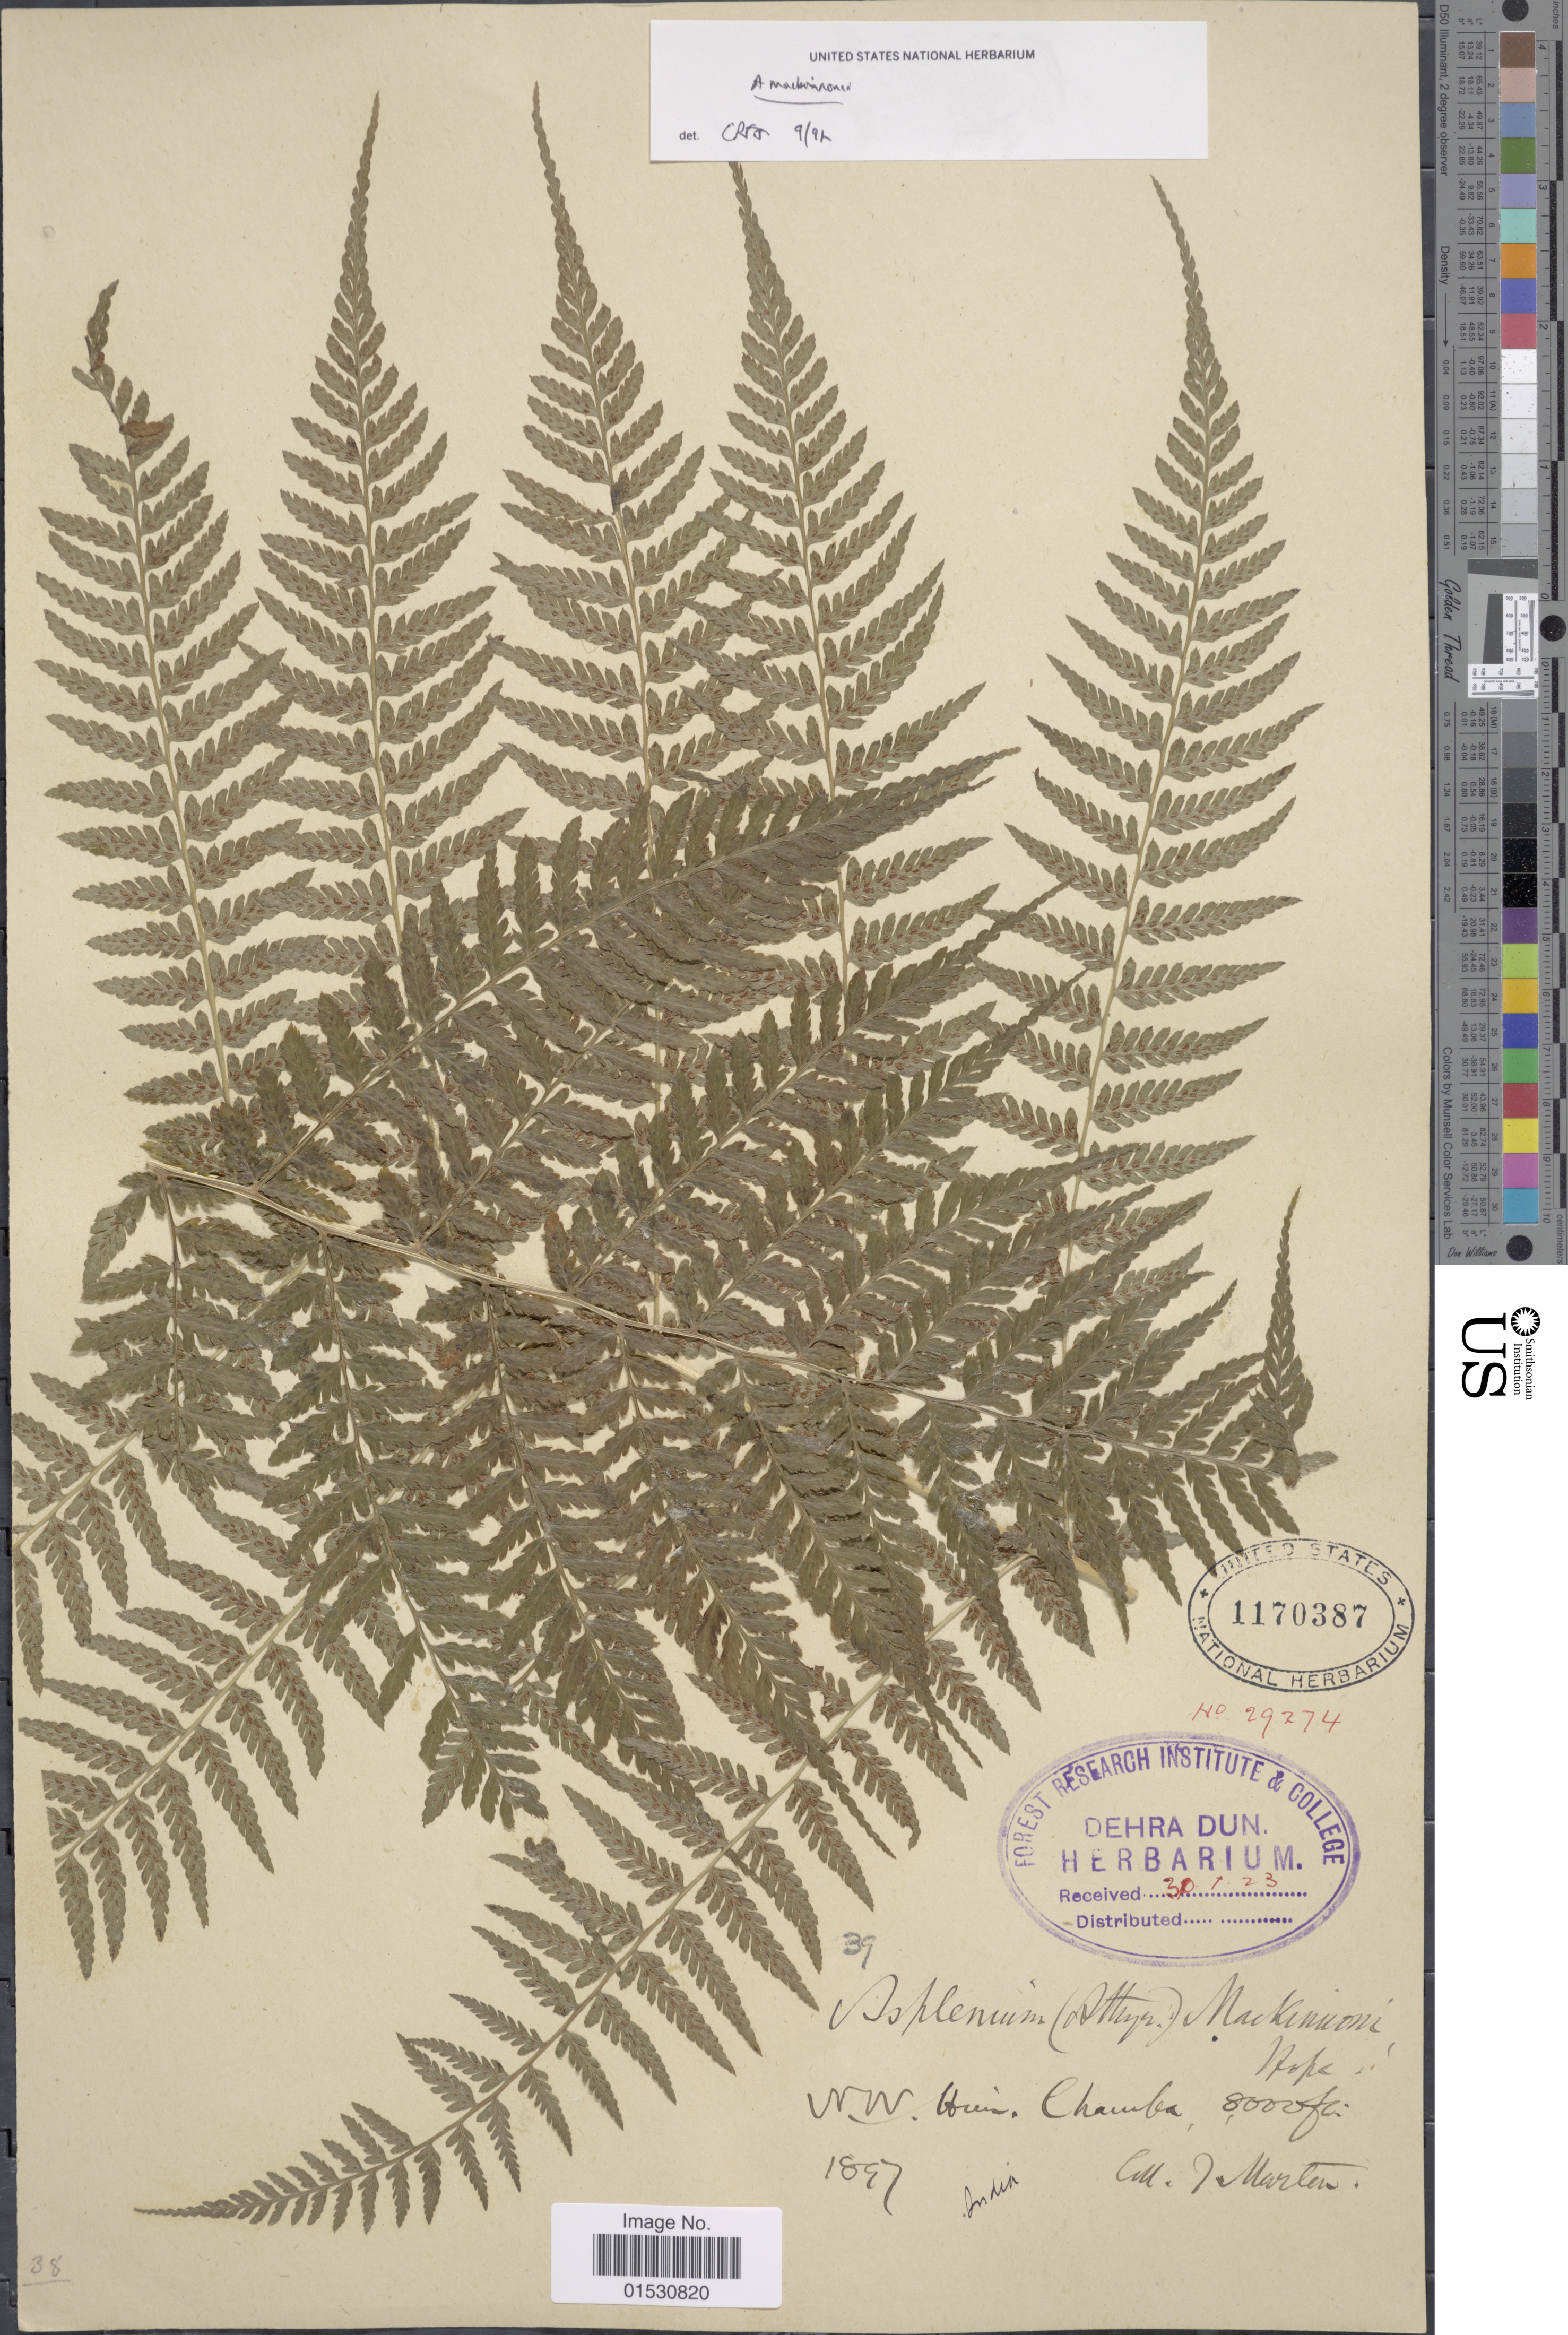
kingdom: Plantae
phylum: Tracheophyta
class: Polypodiopsida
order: Polypodiales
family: Athyriaceae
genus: Athyrium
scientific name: Athyrium mackinnonii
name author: (Hook.) C. Chr.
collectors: S. Marten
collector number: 39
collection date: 1897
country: India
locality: N.W. Hun. Chamba.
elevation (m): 2438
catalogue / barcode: US 1170387